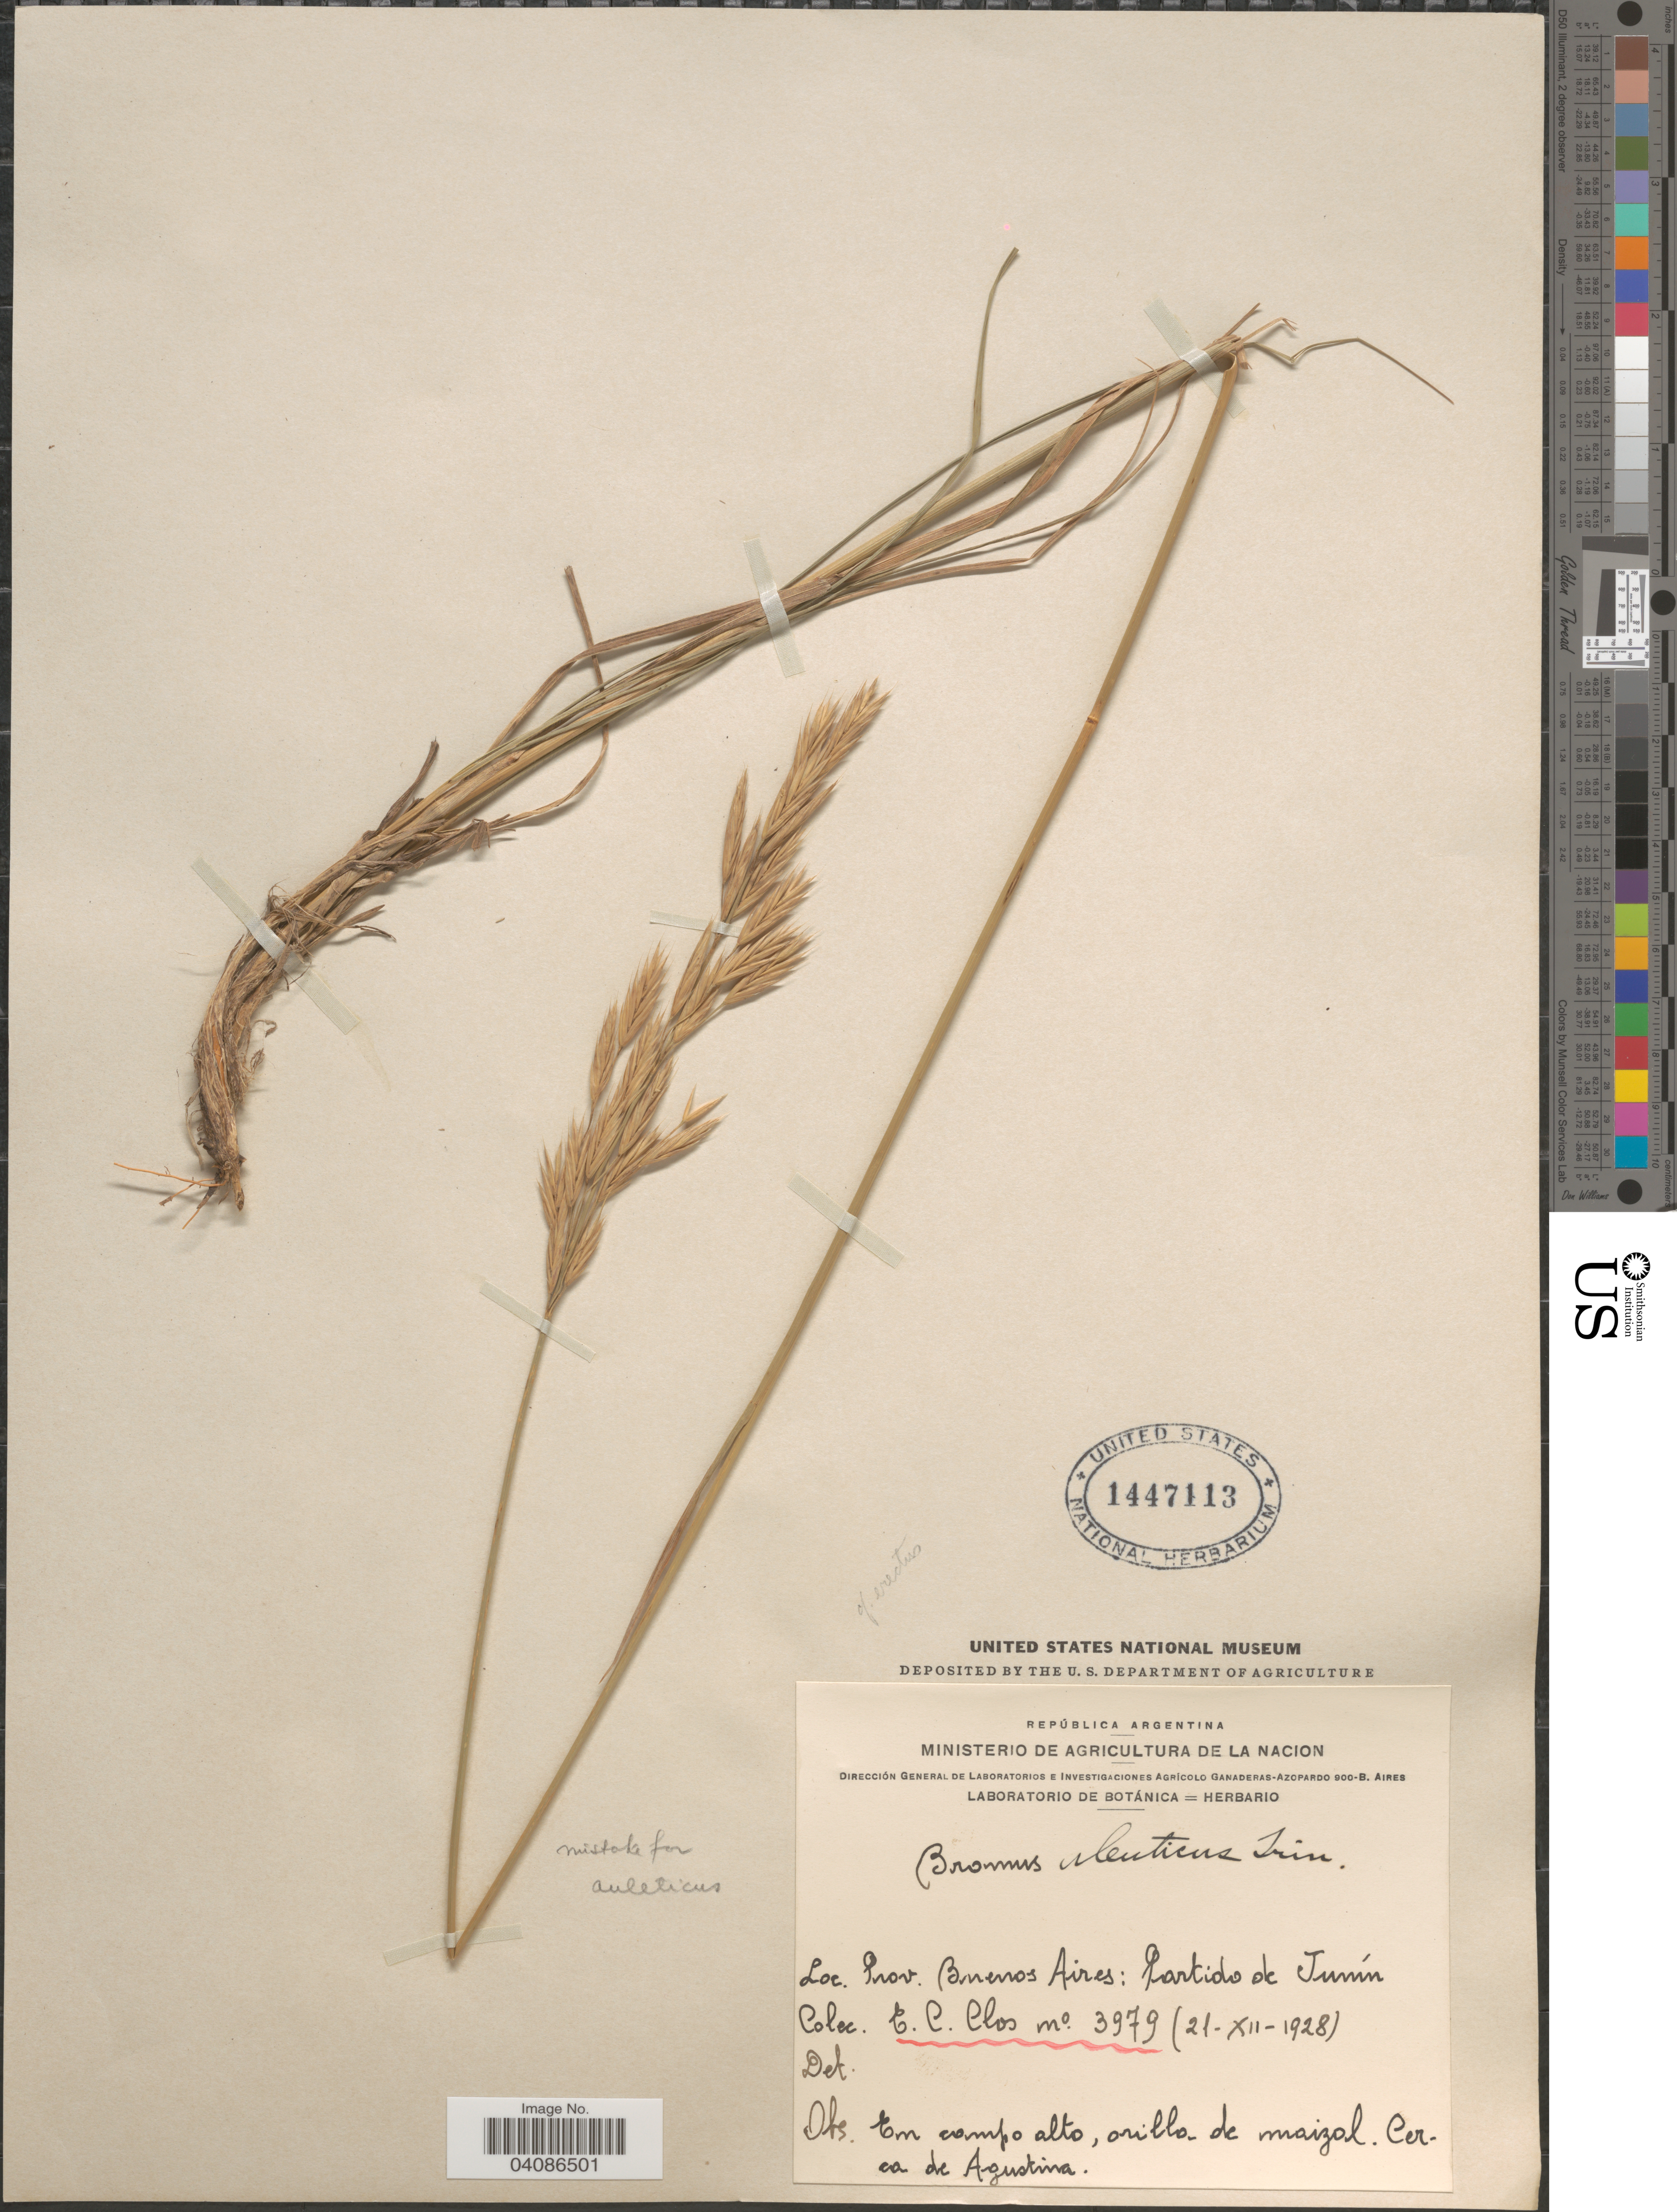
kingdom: Plantae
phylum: Tracheophyta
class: Liliopsida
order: Poales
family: Poaceae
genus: Bromus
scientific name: Bromus auleticus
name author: Trin. ex Nees in Mart.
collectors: E. Clos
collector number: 3979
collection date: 1928-12-21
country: Argentina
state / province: Buenos Aires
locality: República Argentina. Partido de Jumín. Em campo alto, orilla de maizal, Cerca de Agustina.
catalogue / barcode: US 1447113